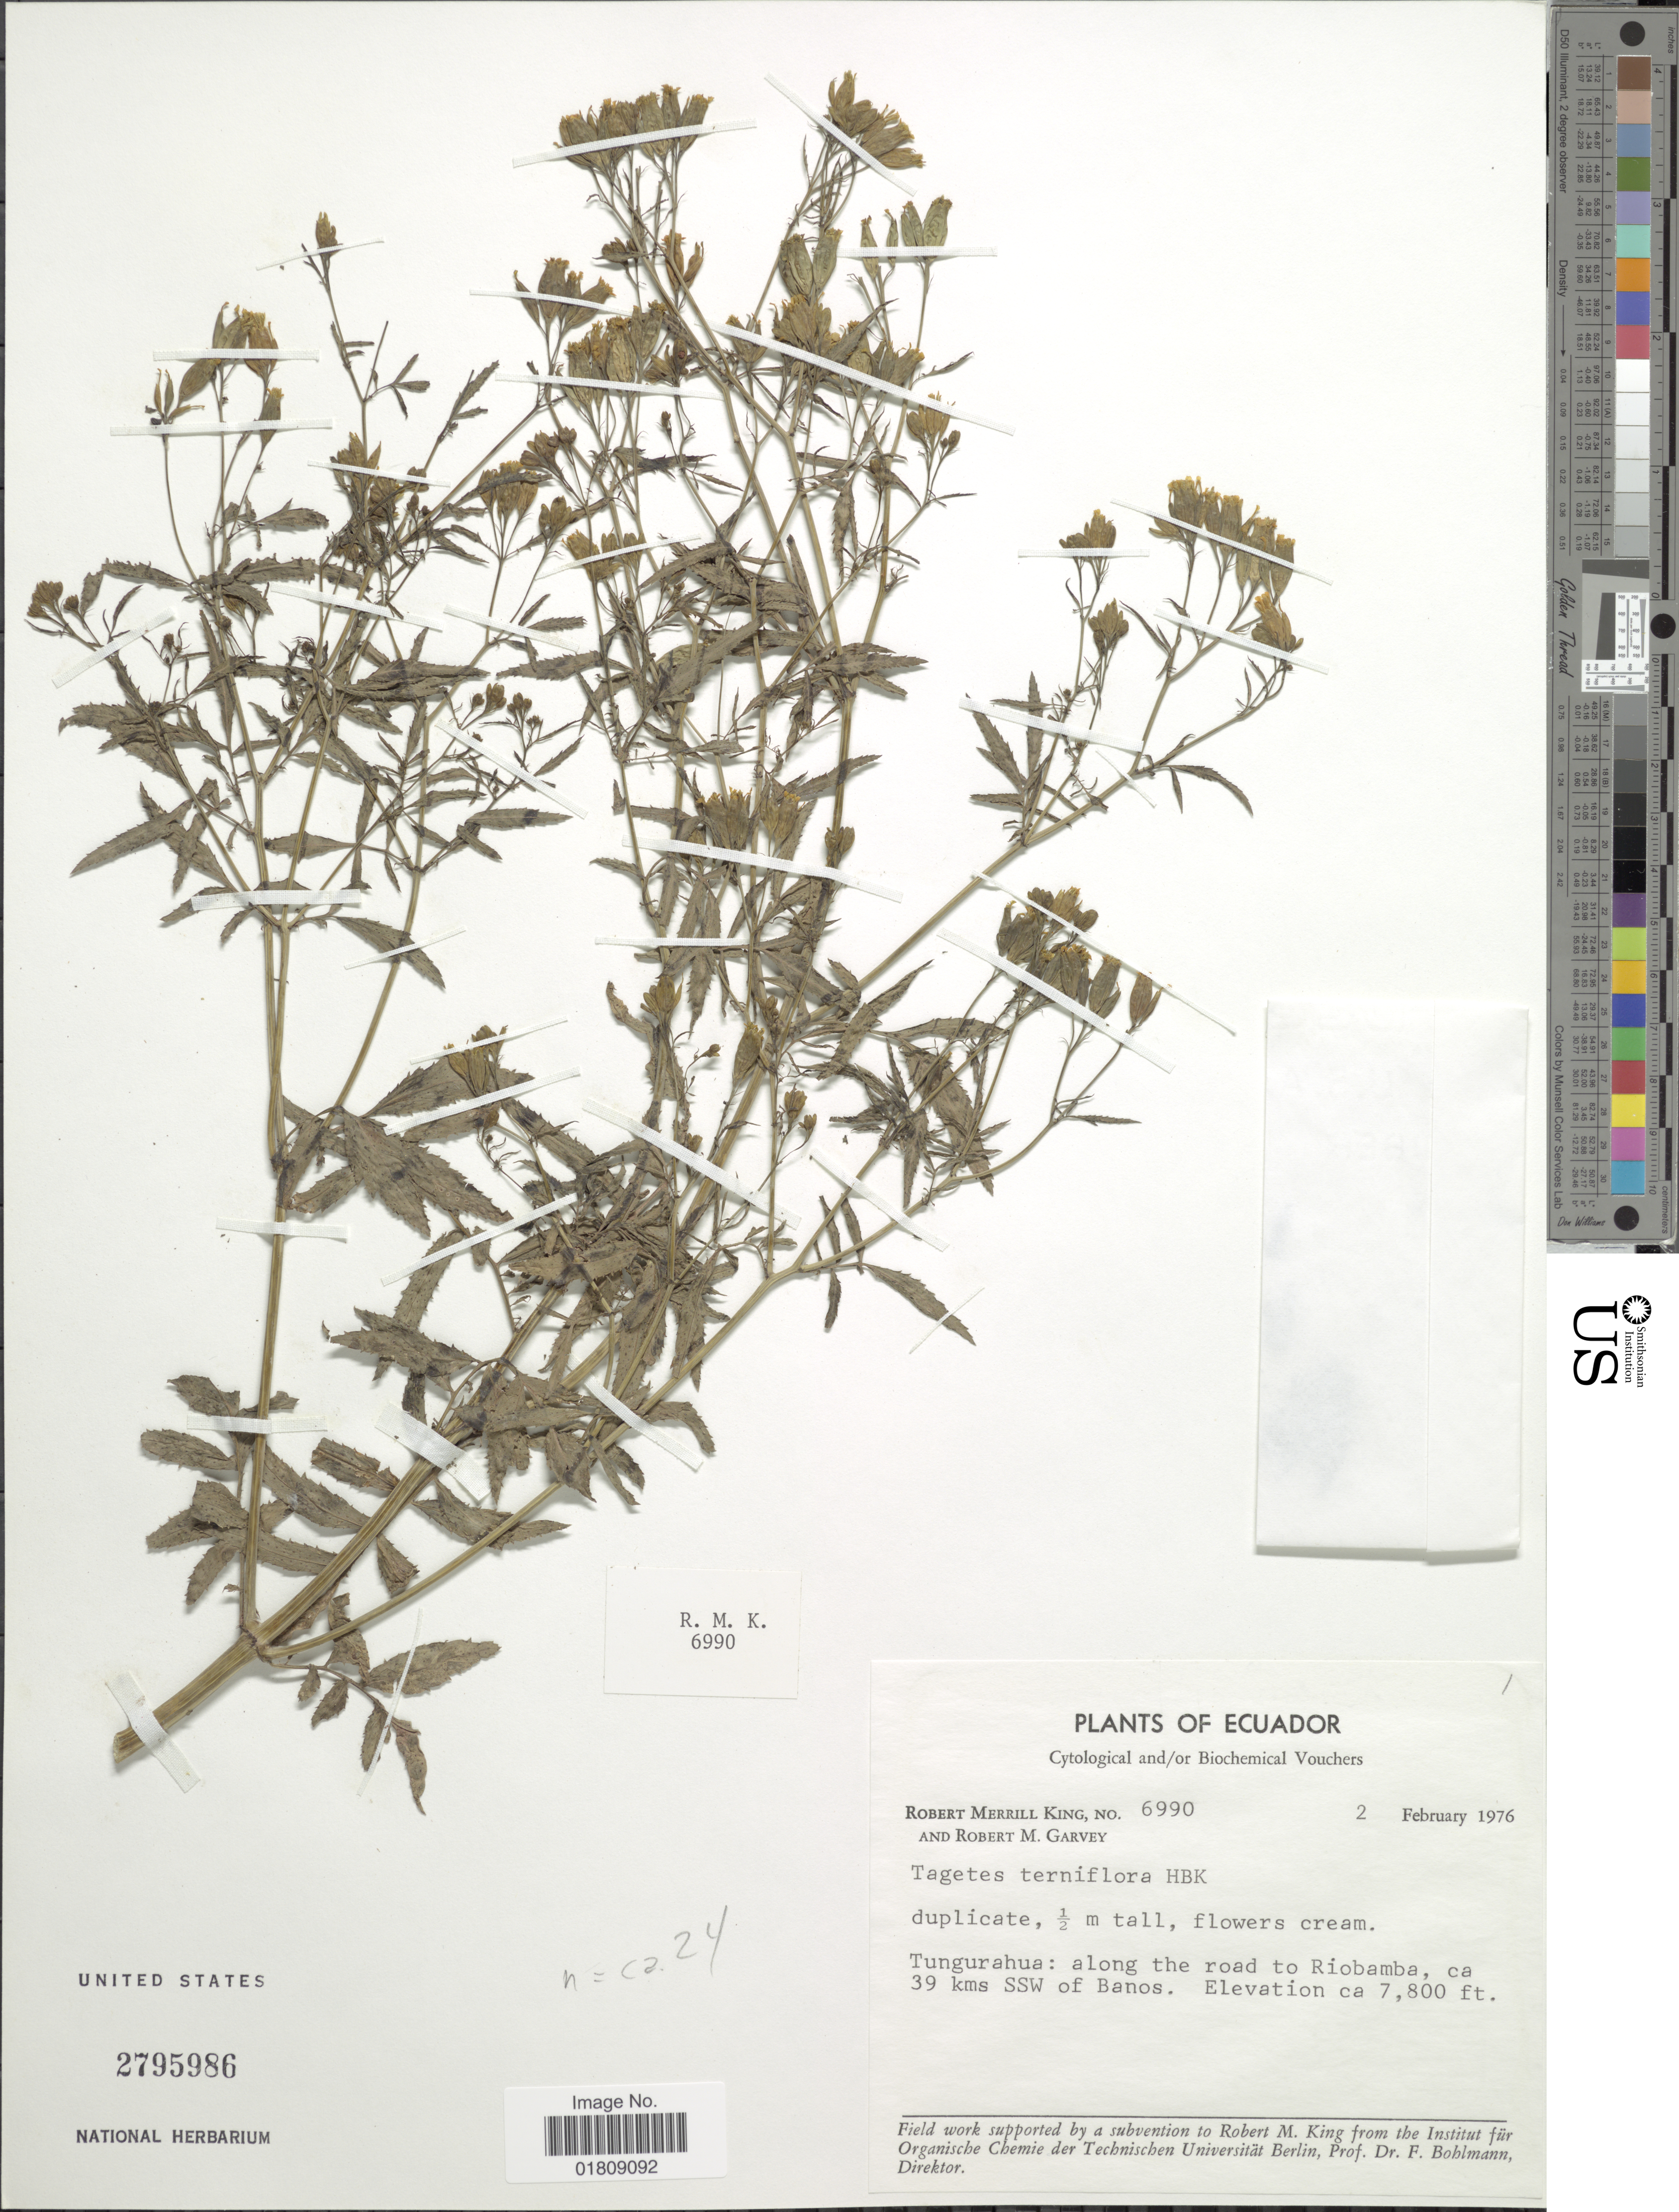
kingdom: Plantae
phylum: Tracheophyta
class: Magnoliopsida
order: Asterales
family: Asteraceae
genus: Tagetes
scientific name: Tagetes terniflora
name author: Kunth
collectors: R. M. King & R. Garvey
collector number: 6990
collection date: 1976-02-02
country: Ecuador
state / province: Tungurahua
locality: Along the road to Riobamba, ca 39 kms SSW of Banos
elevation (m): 2377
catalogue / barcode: US 2795986